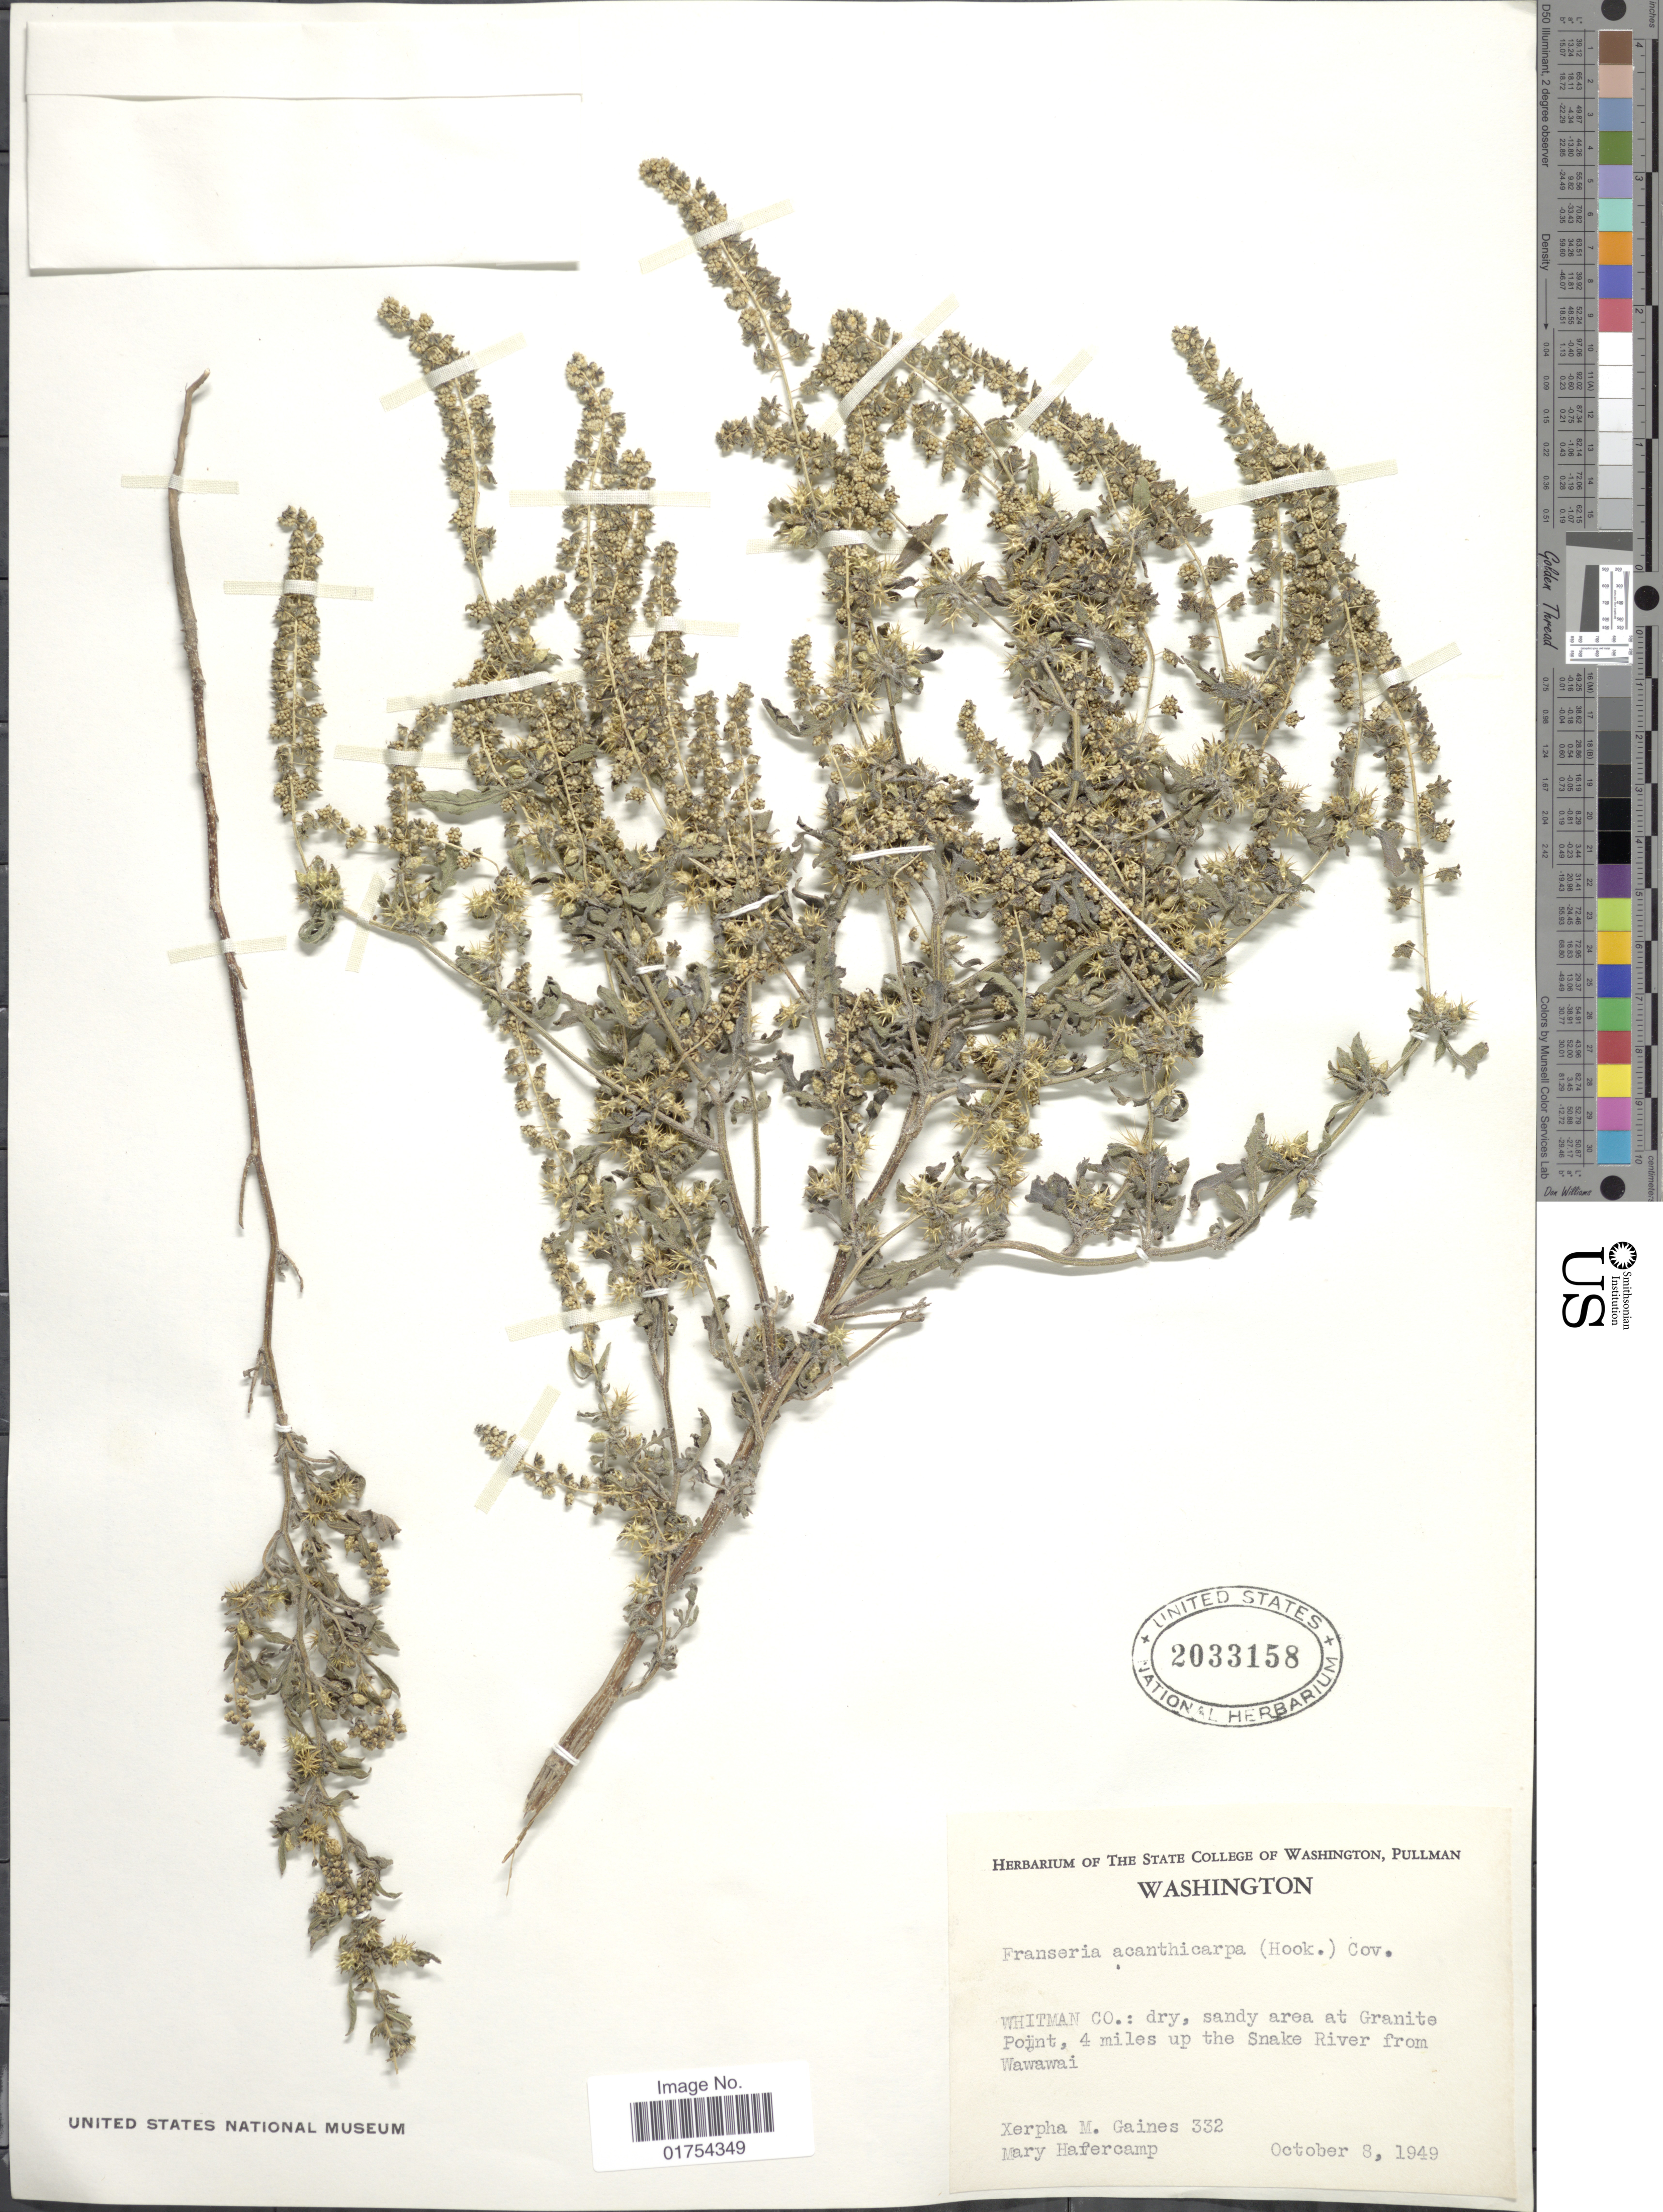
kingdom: Plantae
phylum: Tracheophyta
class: Magnoliopsida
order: Asterales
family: Asteraceae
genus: Franseria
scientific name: Franseria acanthicarpa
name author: Coville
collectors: X. Gaines & M. Hafercamp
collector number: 332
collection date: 1949-10-08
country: United States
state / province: Washington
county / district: Whitman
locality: Whitman Co.: dry, sandy area at Granite Point, 4 miles up the Snake River from Wawawai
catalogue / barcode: US 2033158